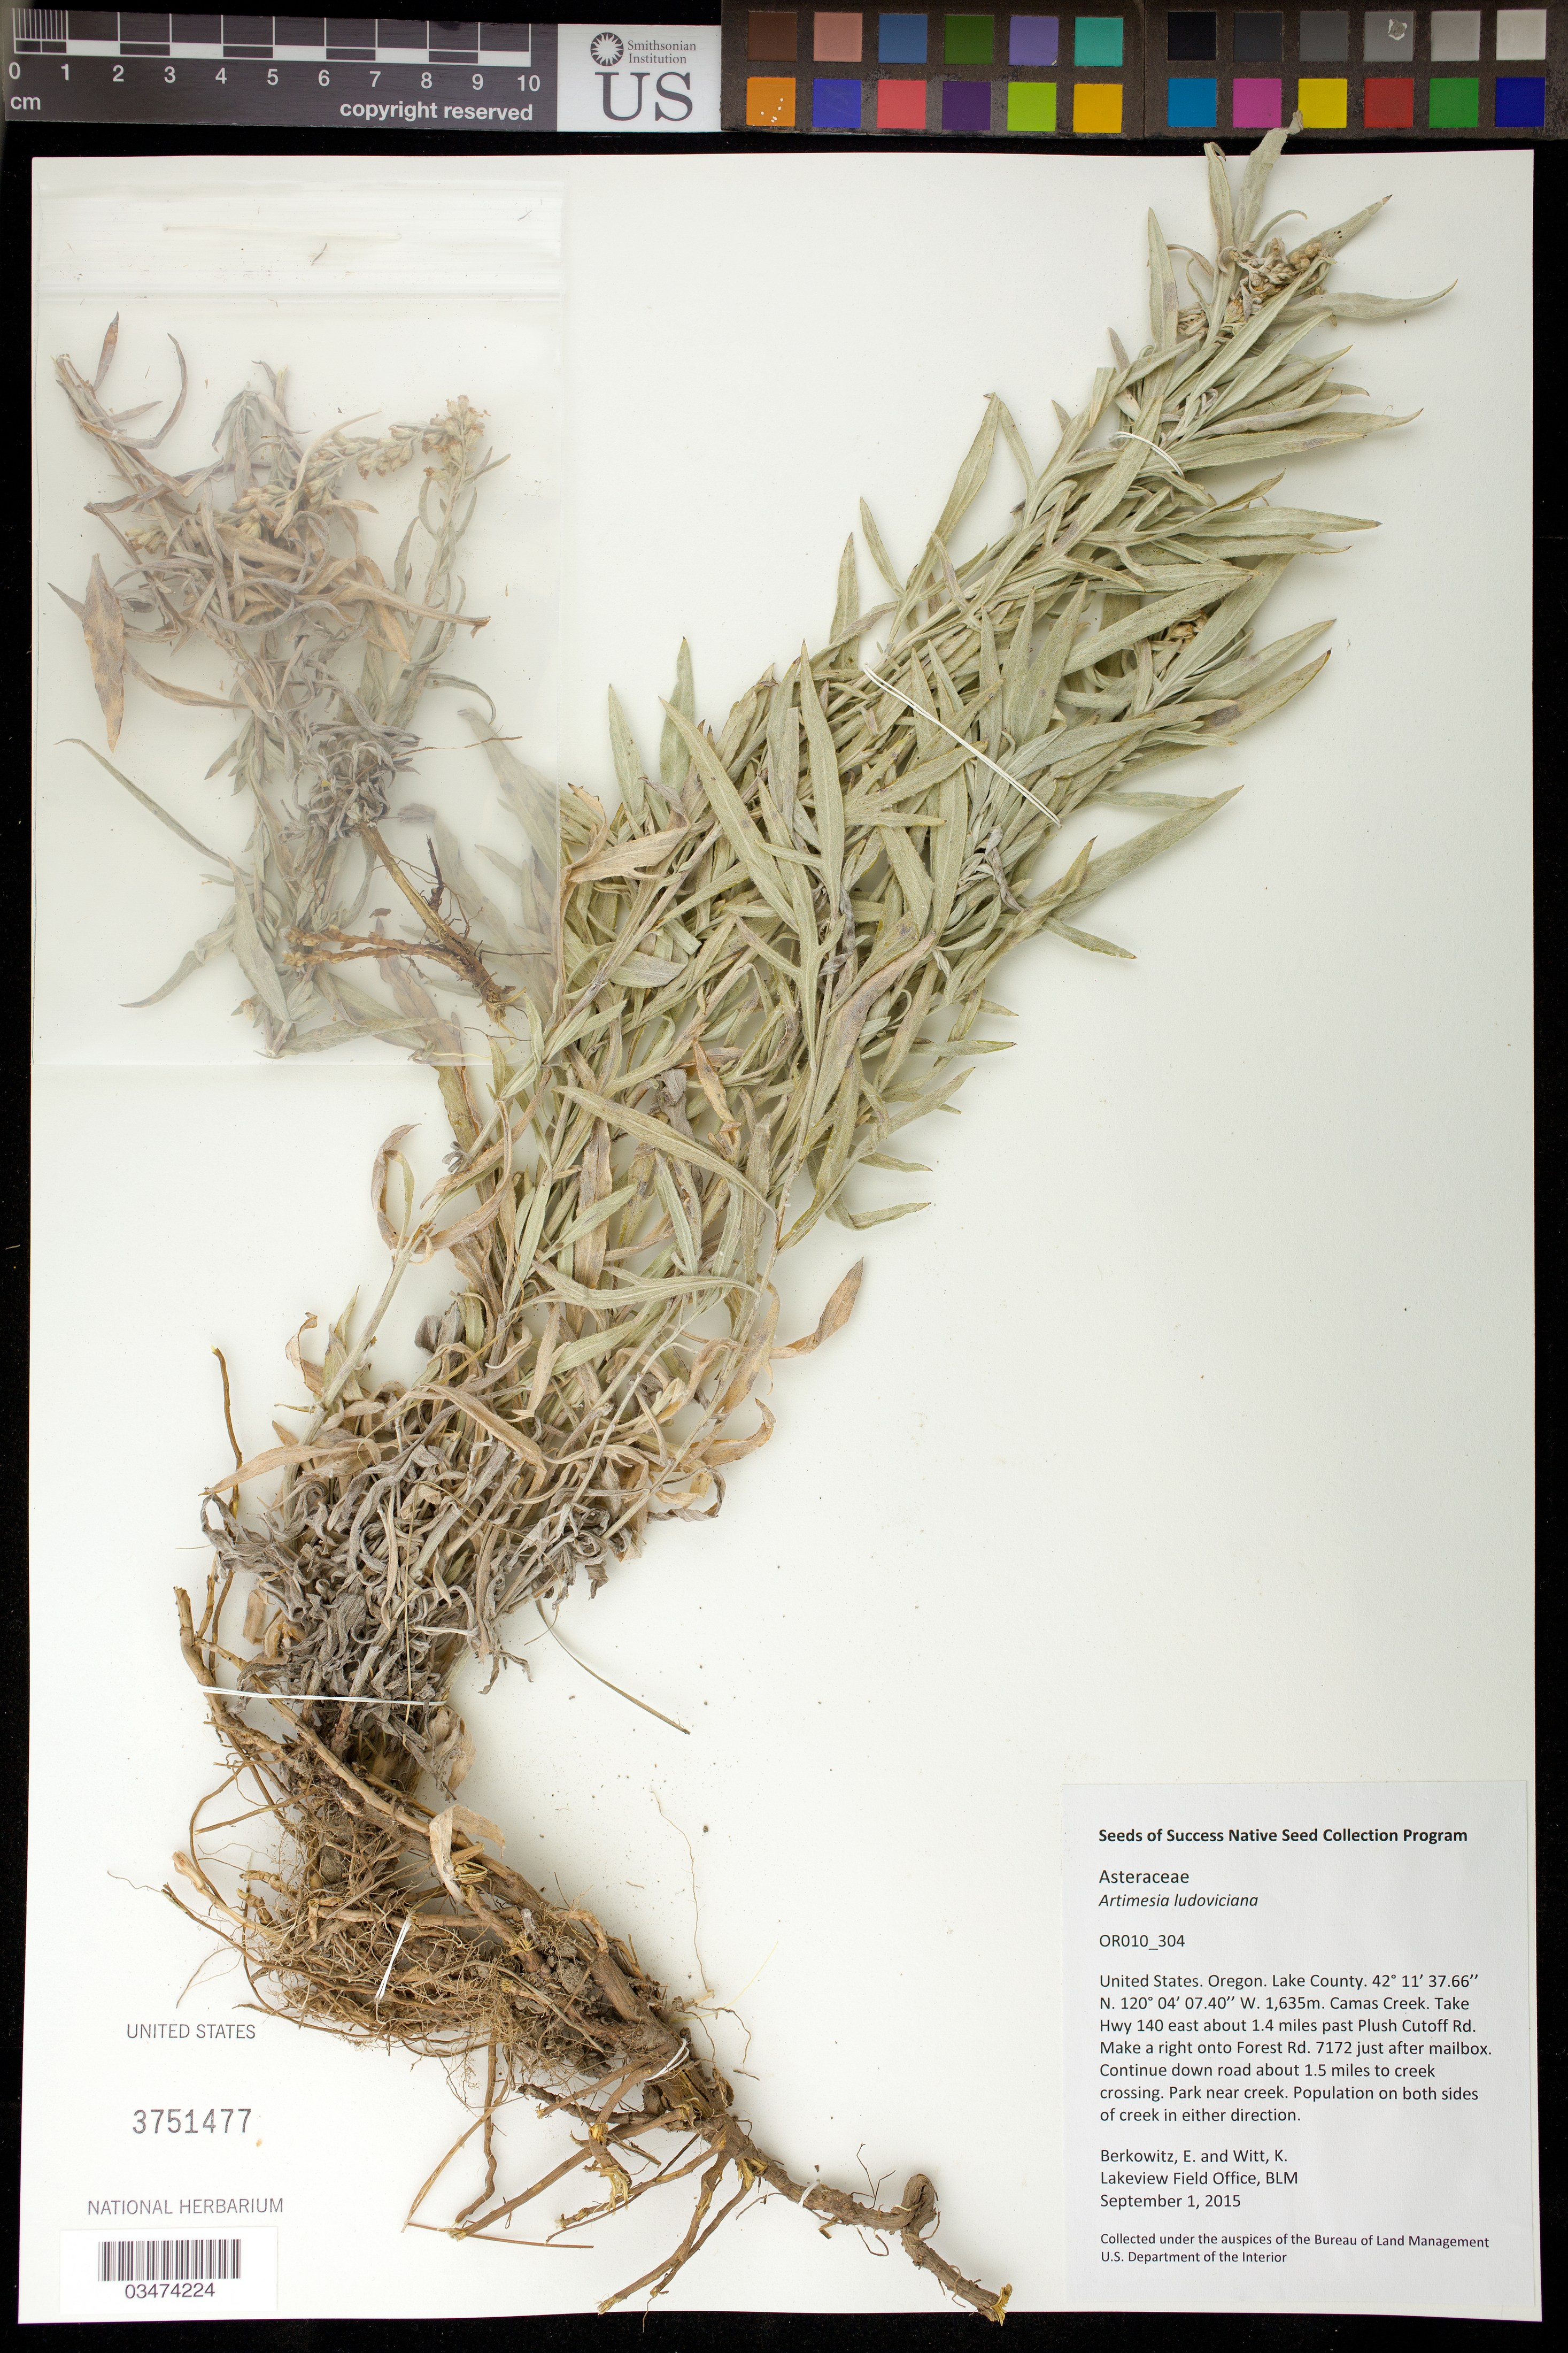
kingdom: Plantae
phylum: Tracheophyta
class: Magnoliopsida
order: Asterales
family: Asteraceae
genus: Artemisia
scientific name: Artemisia ludoviciana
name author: Nutt.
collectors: E. Berkowitz & K. Witt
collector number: OR010-304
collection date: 2015-09-01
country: United States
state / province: Oregon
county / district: Lake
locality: Lakeview Resource Area, Camas Creek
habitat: Upper stream banks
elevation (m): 498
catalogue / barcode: US 3751477